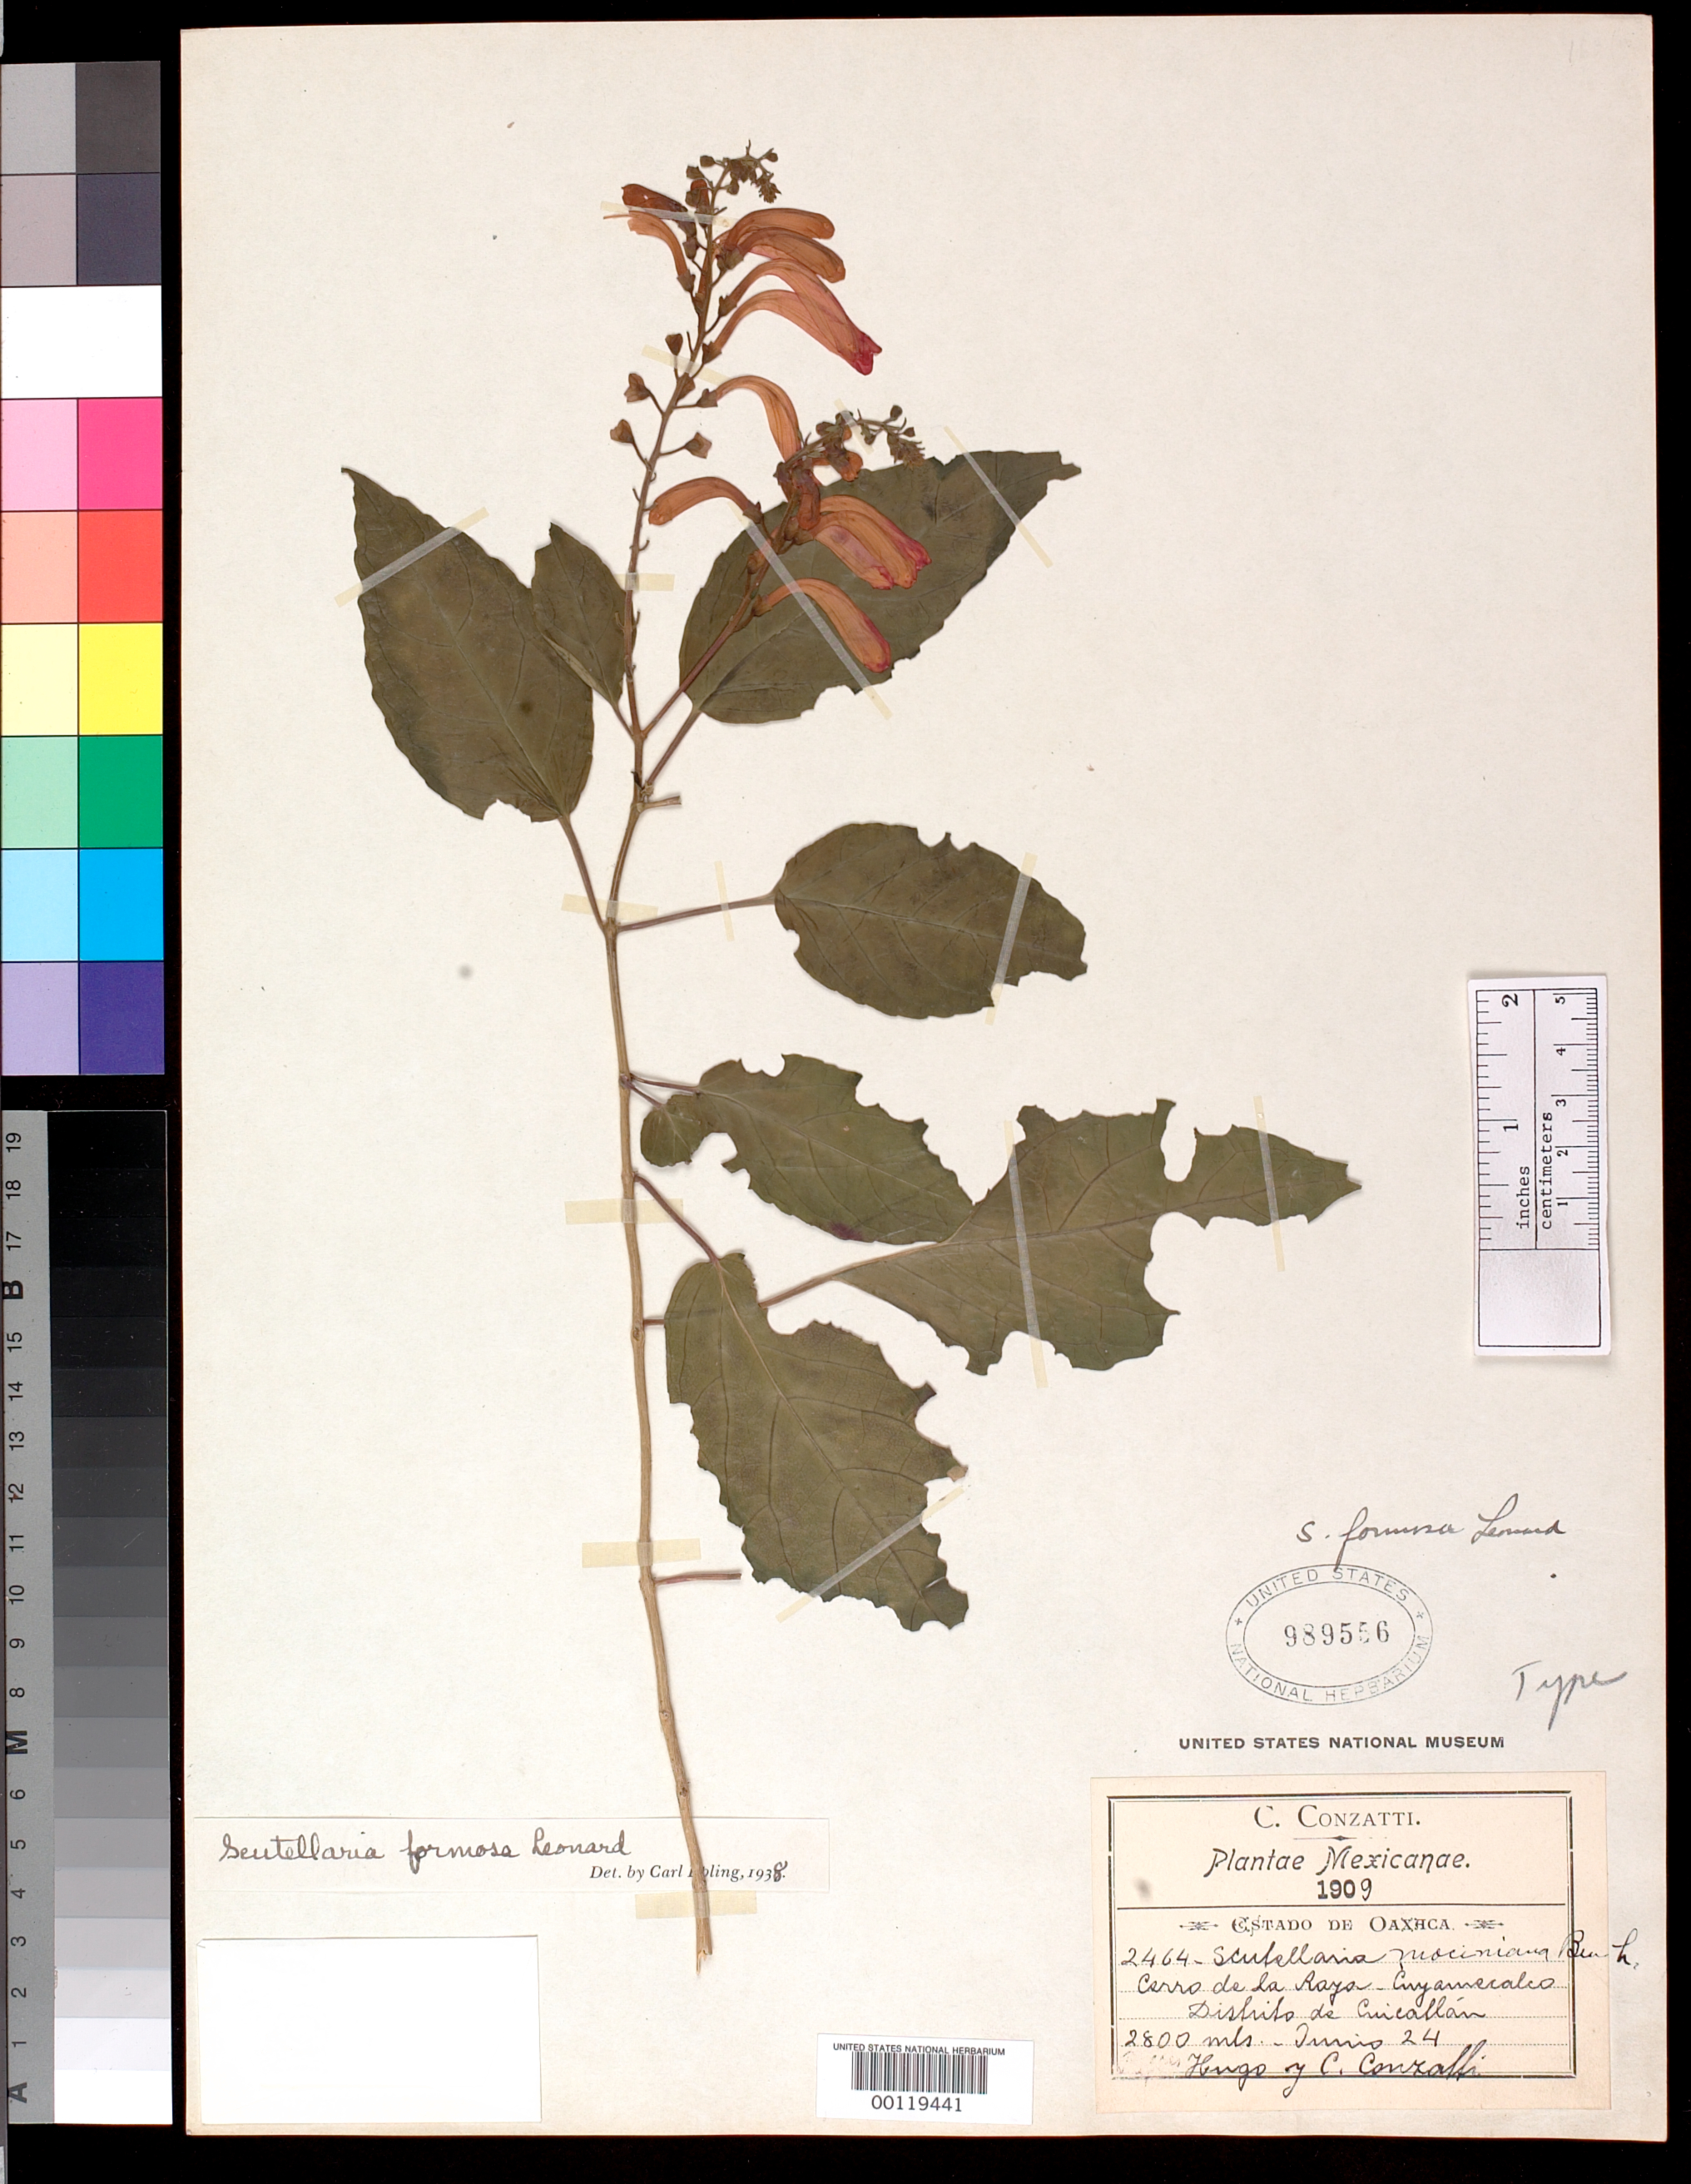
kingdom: Plantae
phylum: Tracheophyta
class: Magnoliopsida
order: Lamiales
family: Lamiaceae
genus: Scutellaria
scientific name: Scutellaria formosa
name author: Leonard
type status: Holotype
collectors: C. Conzatti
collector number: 2464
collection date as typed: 24 Jun 1909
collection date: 1909-06-24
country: Mexico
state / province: Oaxaca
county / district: Cuicatlan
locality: Cerro de La Raya, Cuyamecalco, Distrito de Cucallán.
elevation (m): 2800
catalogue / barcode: US 989556